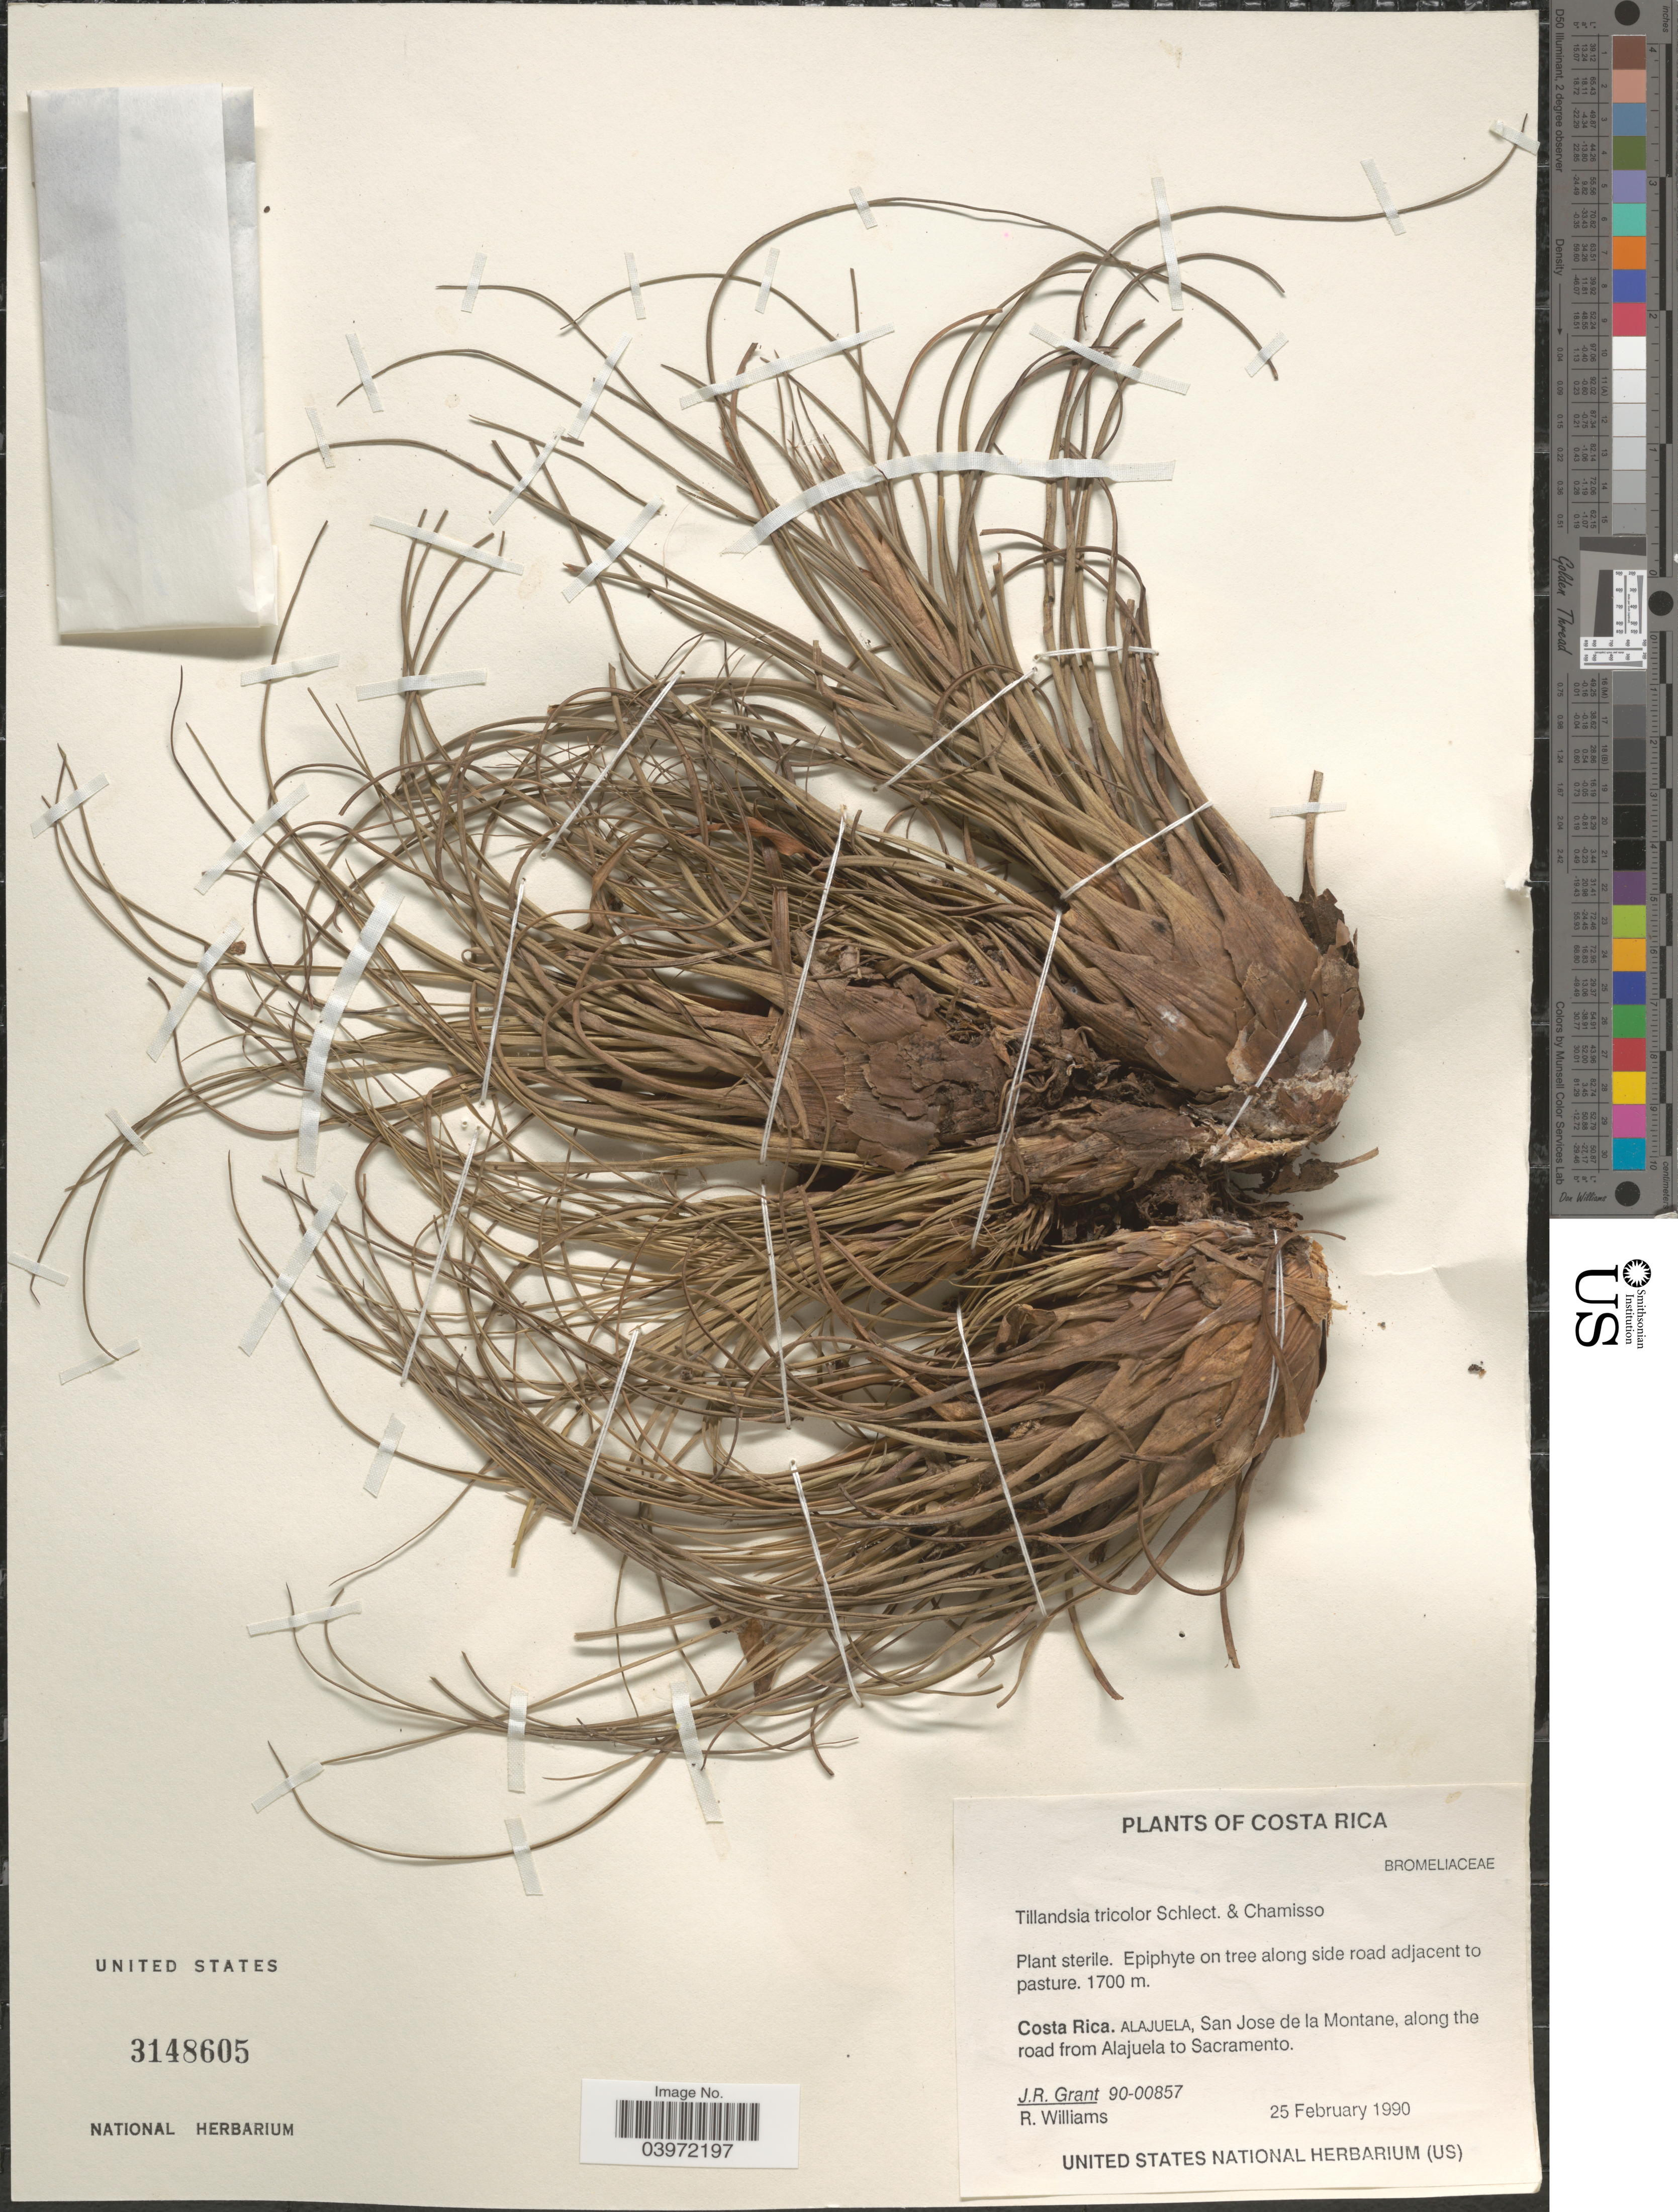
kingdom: Plantae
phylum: Tracheophyta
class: Liliopsida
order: Poales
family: Bromeliaceae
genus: Tillandsia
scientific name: Tillandsia tricolor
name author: Schltdl. & Cham.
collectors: J. Grant & R. Williams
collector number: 90-00857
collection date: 1990-02-25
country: Costa Rica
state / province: Alajuela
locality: On tree along side road adjacent to pasture. San Jose de la Montane, along the road from Alajuela to Sacramento.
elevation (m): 1700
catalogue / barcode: US 3148605